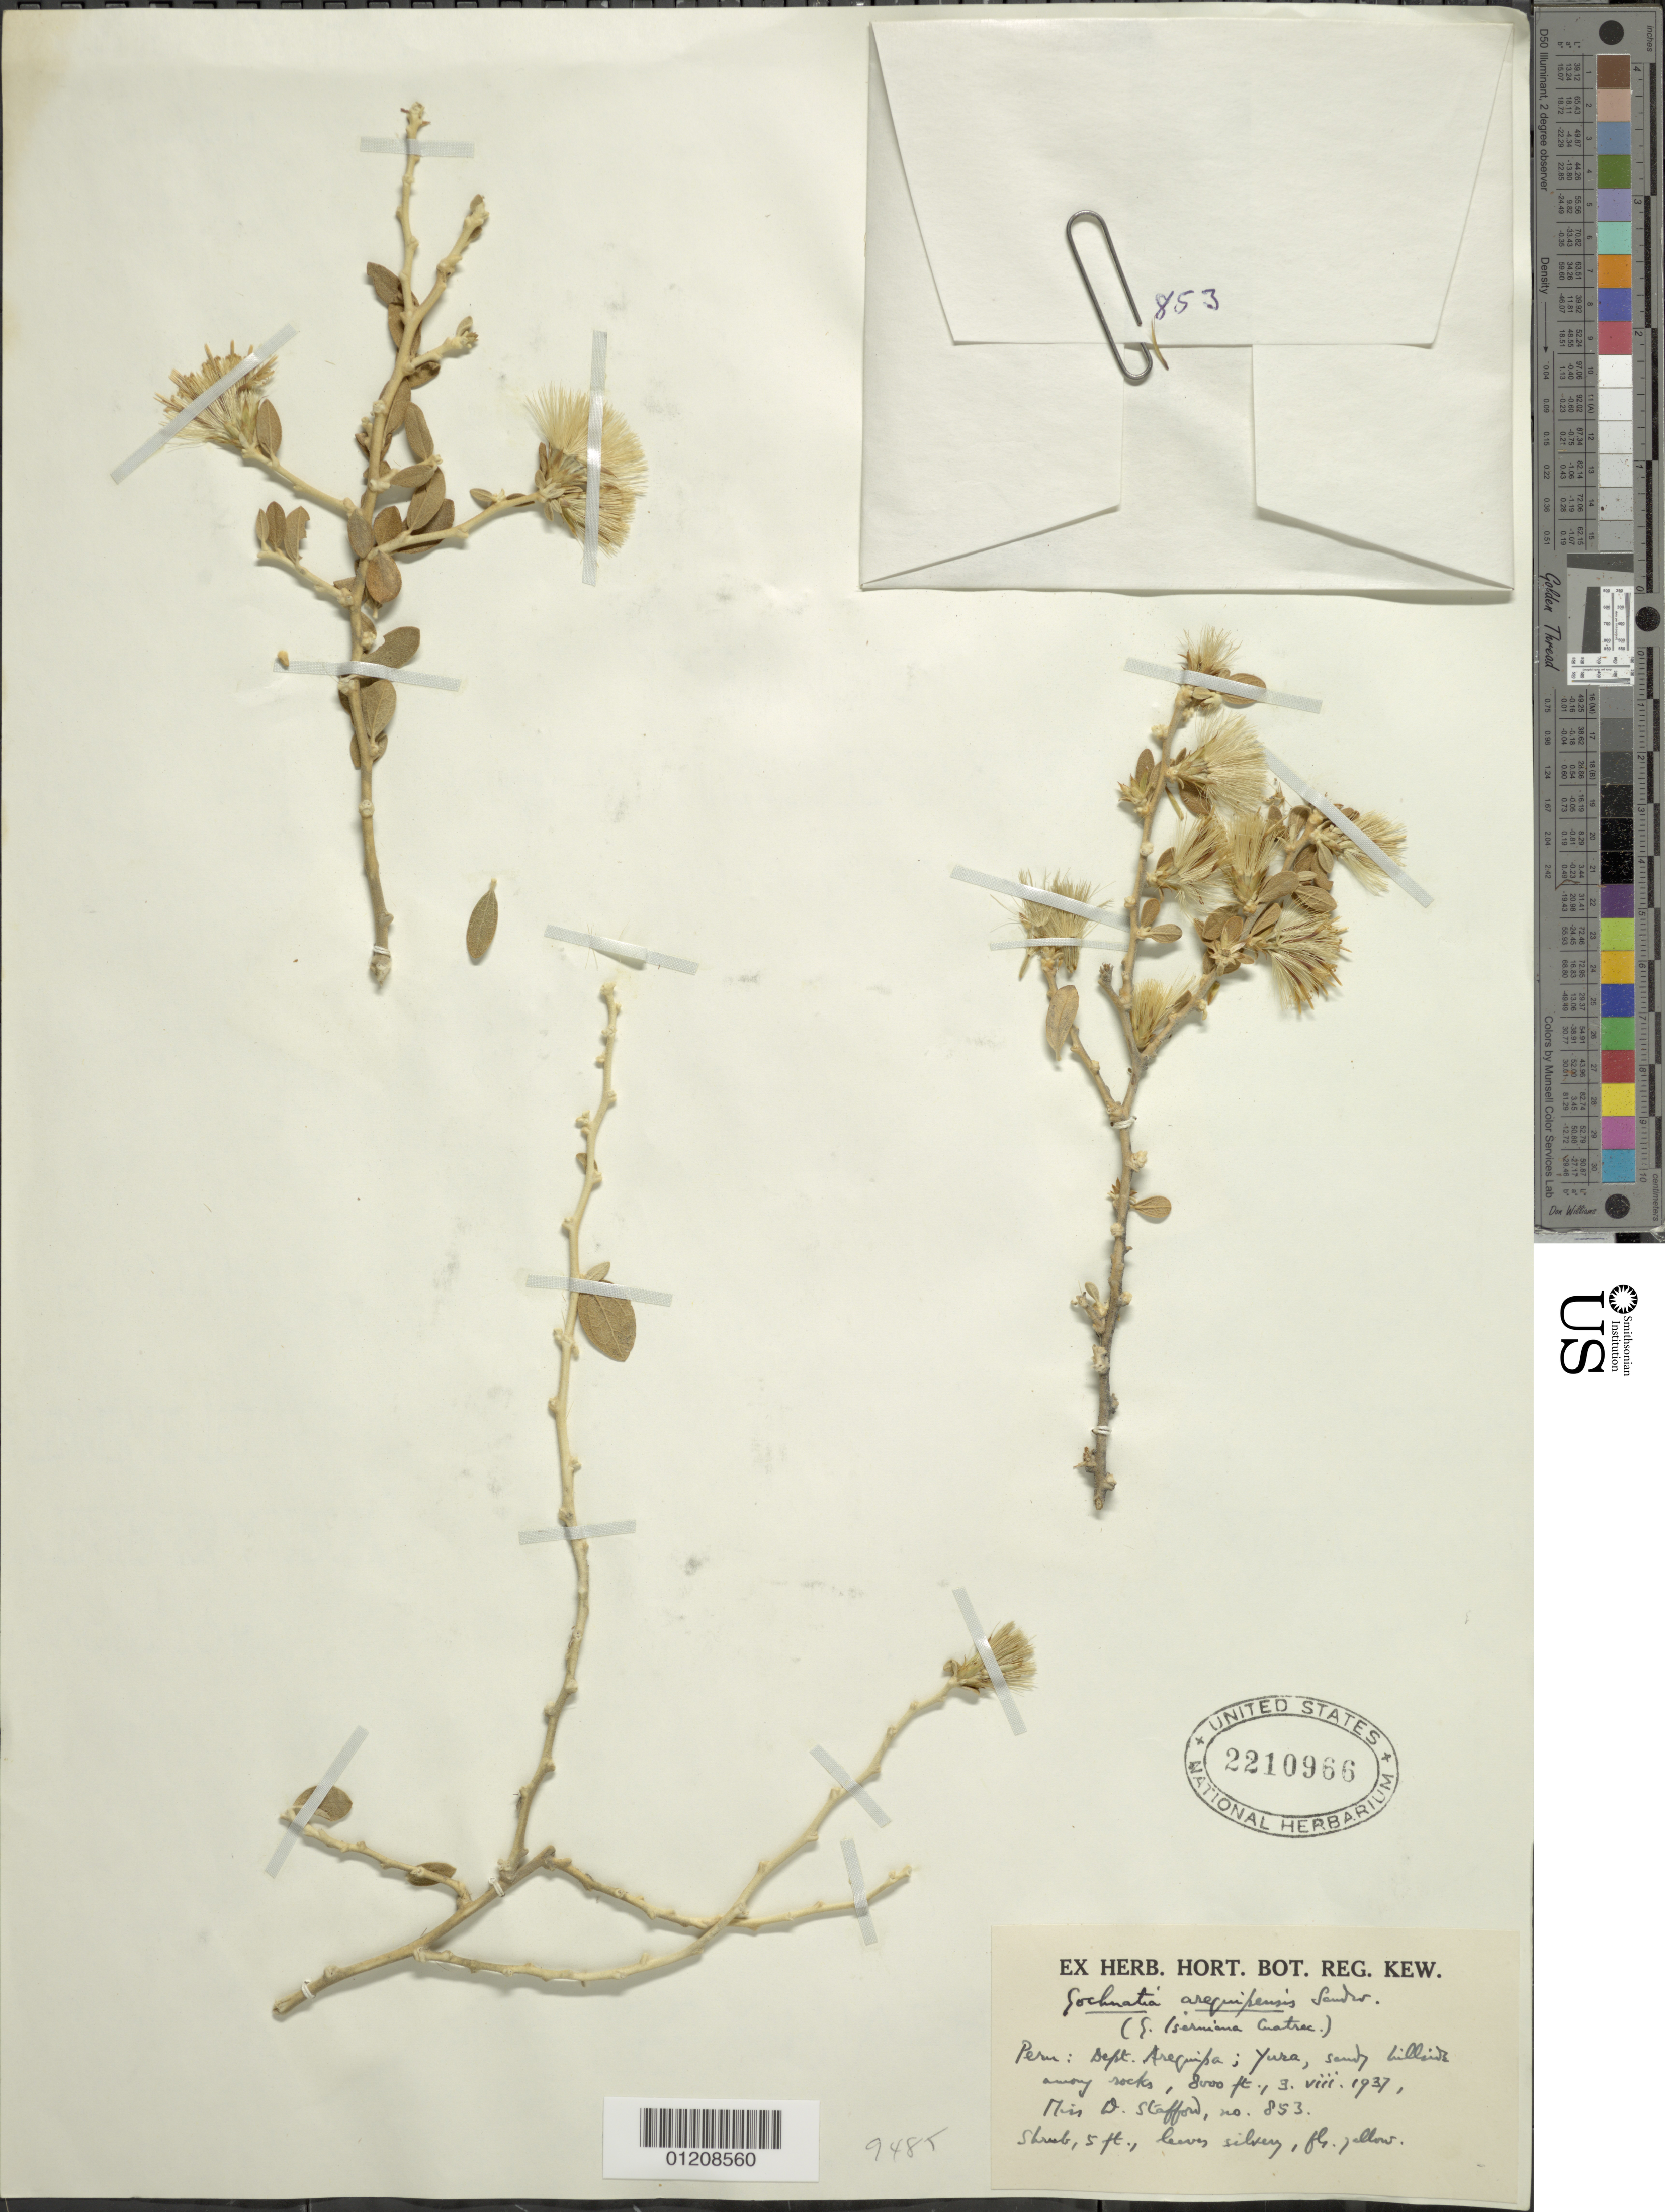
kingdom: Plantae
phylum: Tracheophyta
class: Magnoliopsida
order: Asterales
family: Asteraceae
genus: Gochnatia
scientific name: Gochnatia arequipensis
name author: Sandwith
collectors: D. Stafford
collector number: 853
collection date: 1937-08-03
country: Peru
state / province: Arequipa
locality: Yura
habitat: sandy hillside away rocks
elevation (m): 2438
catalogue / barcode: US 2210966